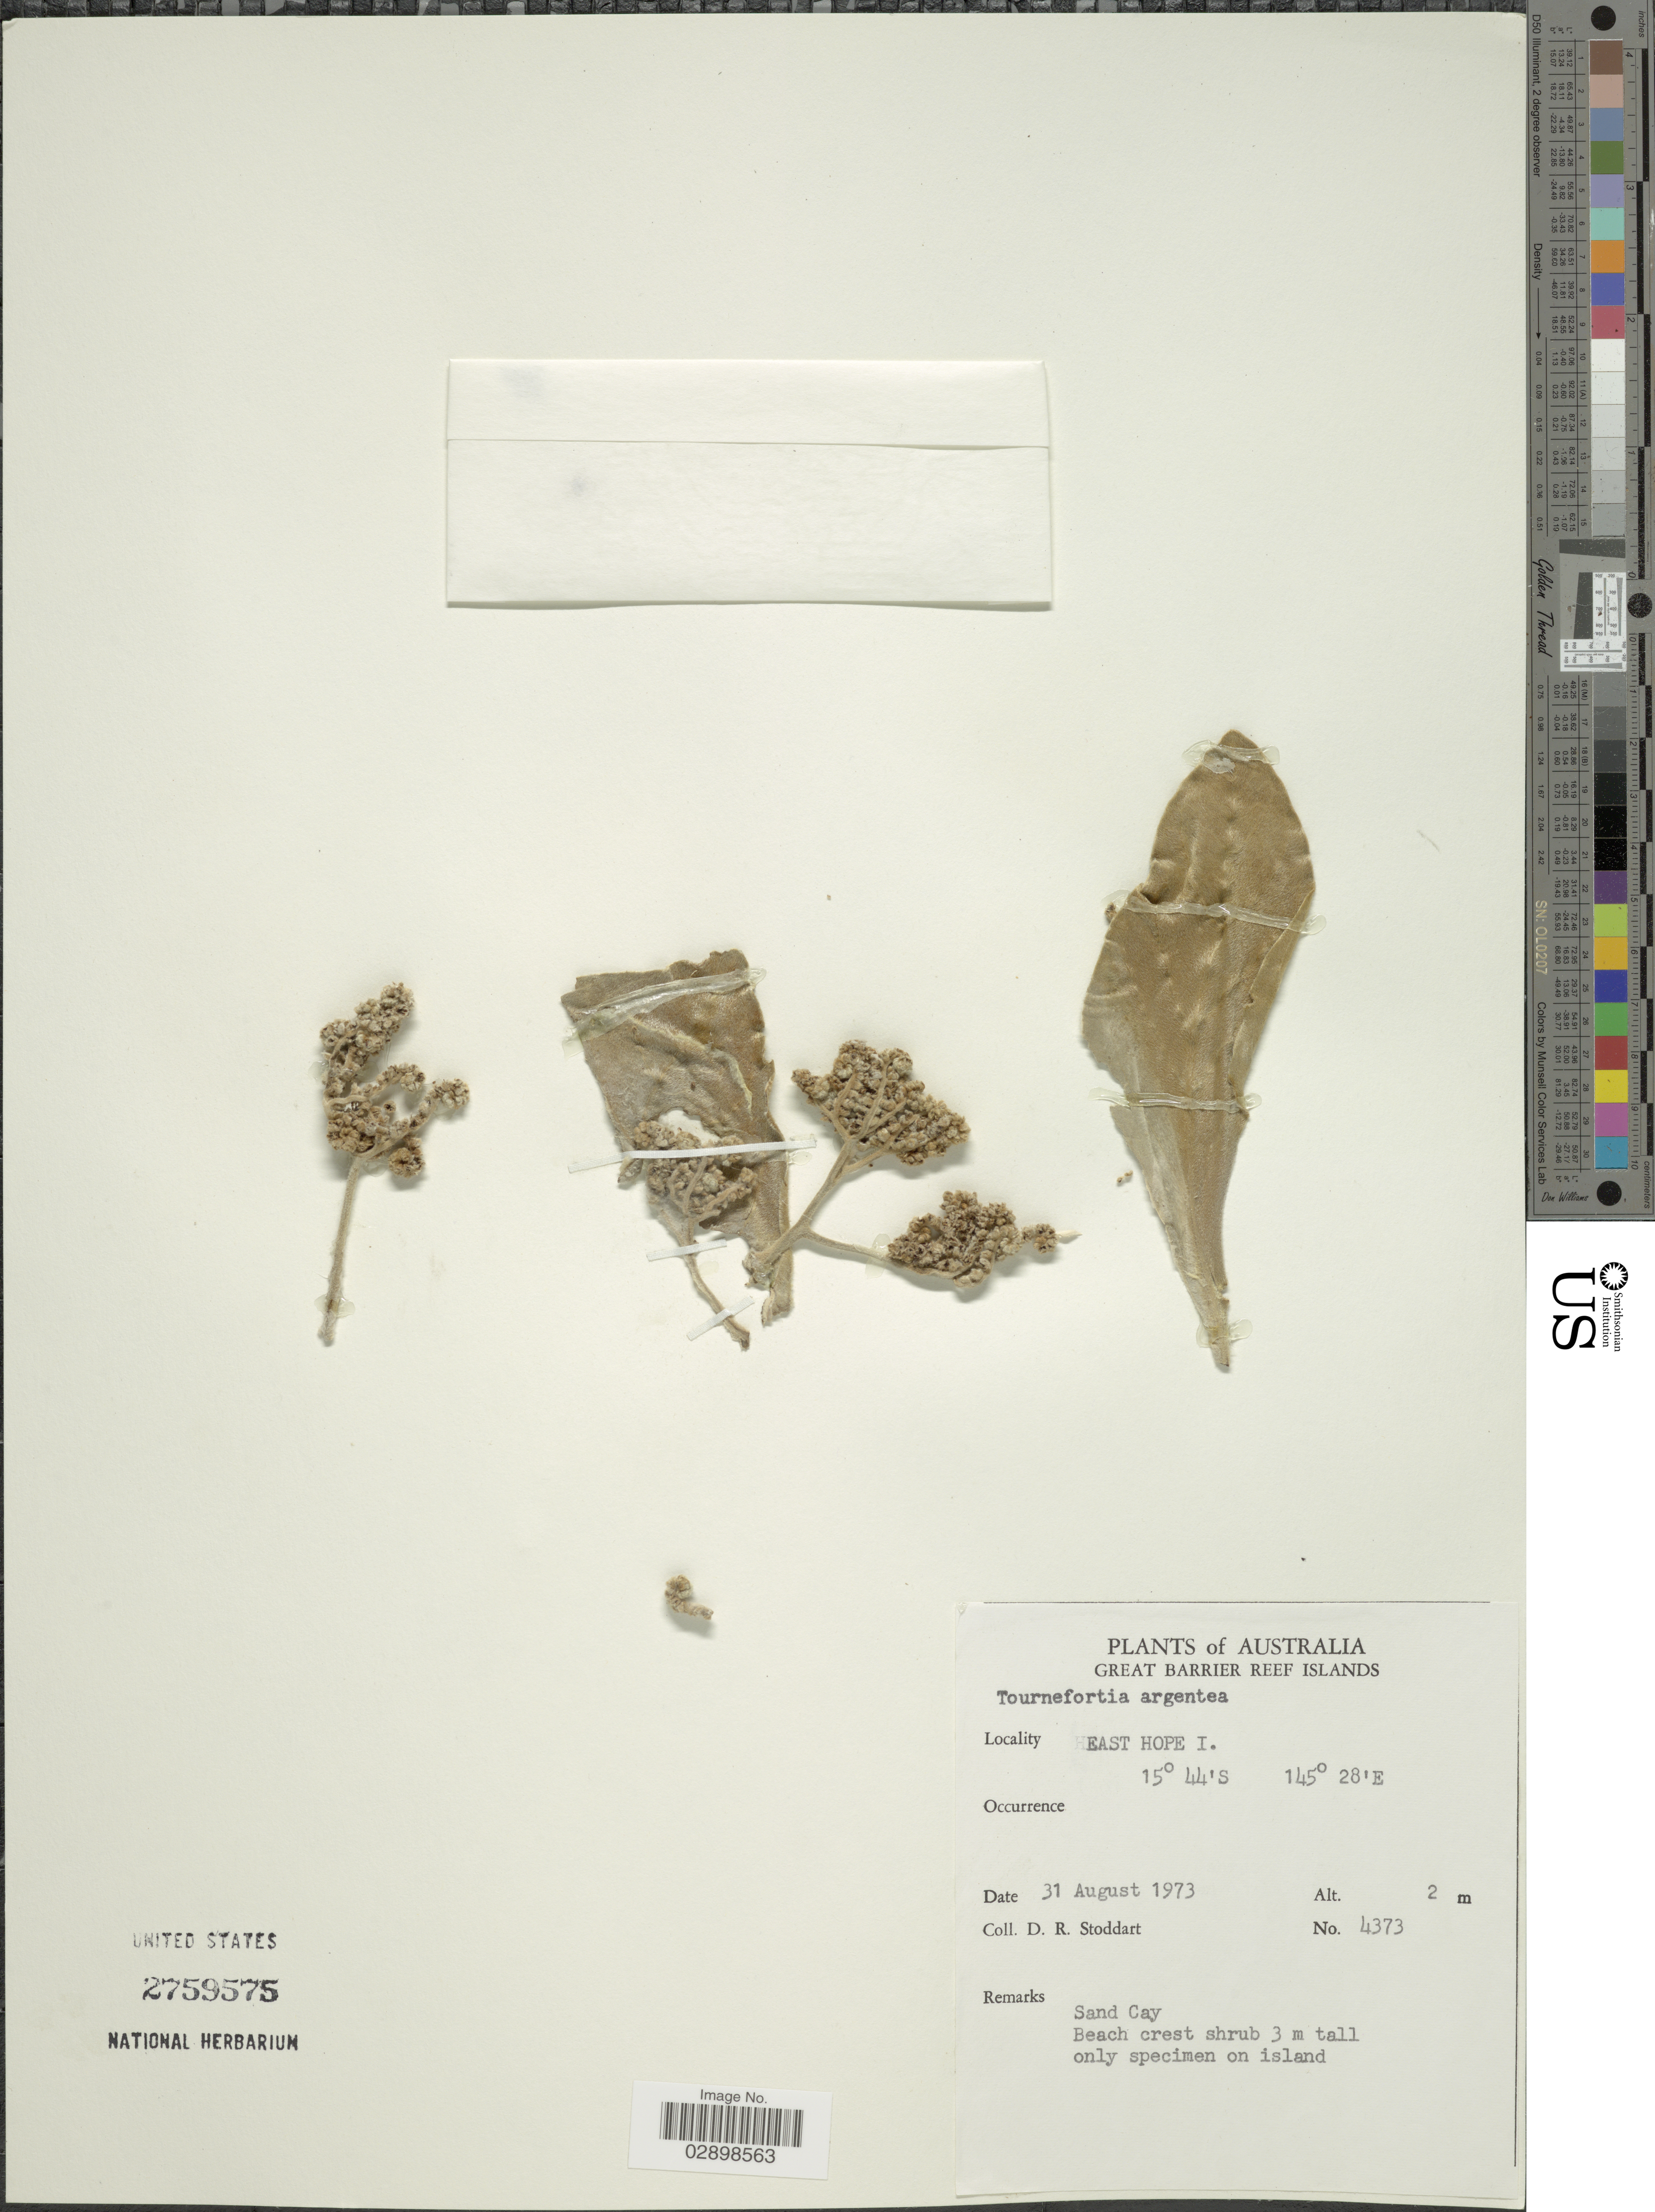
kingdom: Plantae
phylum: Tracheophyta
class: Magnoliopsida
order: Boraginales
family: Heliotropiaceae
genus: Tournefortia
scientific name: Tournefortia argentea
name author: L. f.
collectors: D. R. Stoddart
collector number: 4373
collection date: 1973-08-31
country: Australia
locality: Great Barrier Reef Islands. East Hope I.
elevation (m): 2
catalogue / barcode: US 2759575